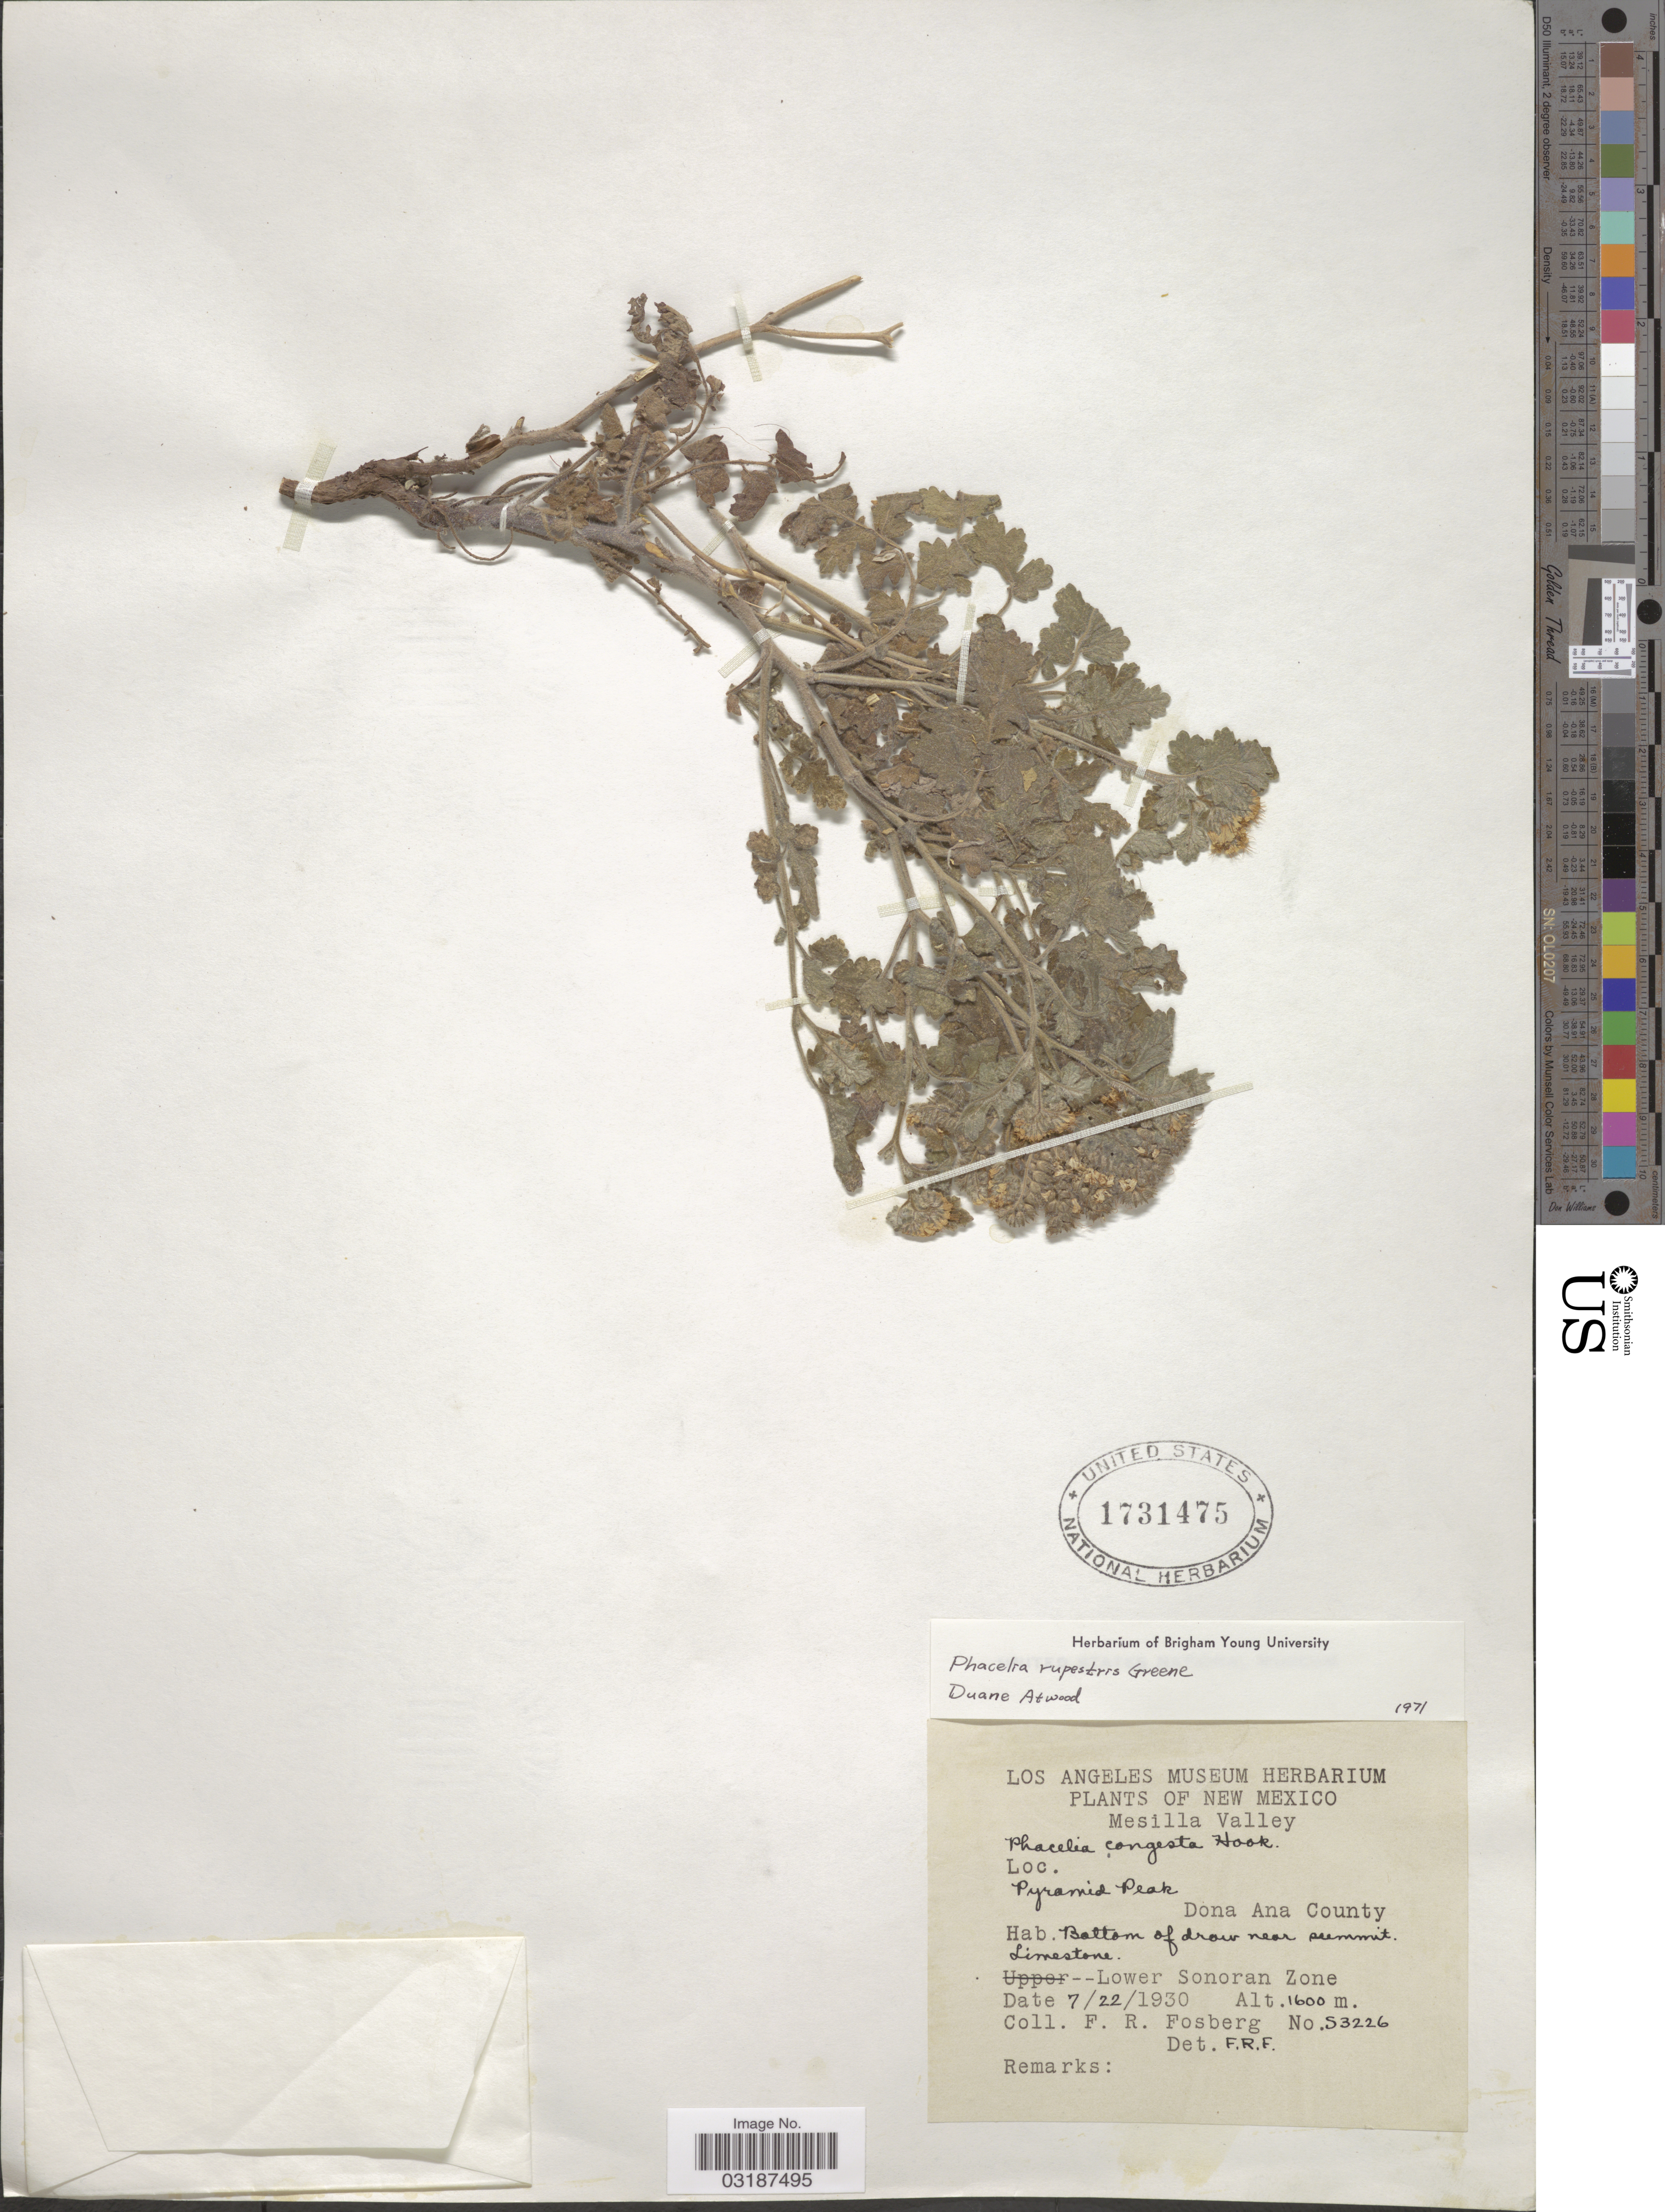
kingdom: Plantae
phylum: Tracheophyta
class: Magnoliopsida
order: Boraginales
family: Hydrophyllaceae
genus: Phacelia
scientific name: Phacelia rupestris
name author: Greene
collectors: F. R. Fosberg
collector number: S3226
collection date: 1930-07-22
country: United States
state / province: New Mexico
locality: Mesilla Valley. Pyramid Peak. Dona Ana County. Lower Sonoran Zone.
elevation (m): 1600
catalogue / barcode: US 1731475